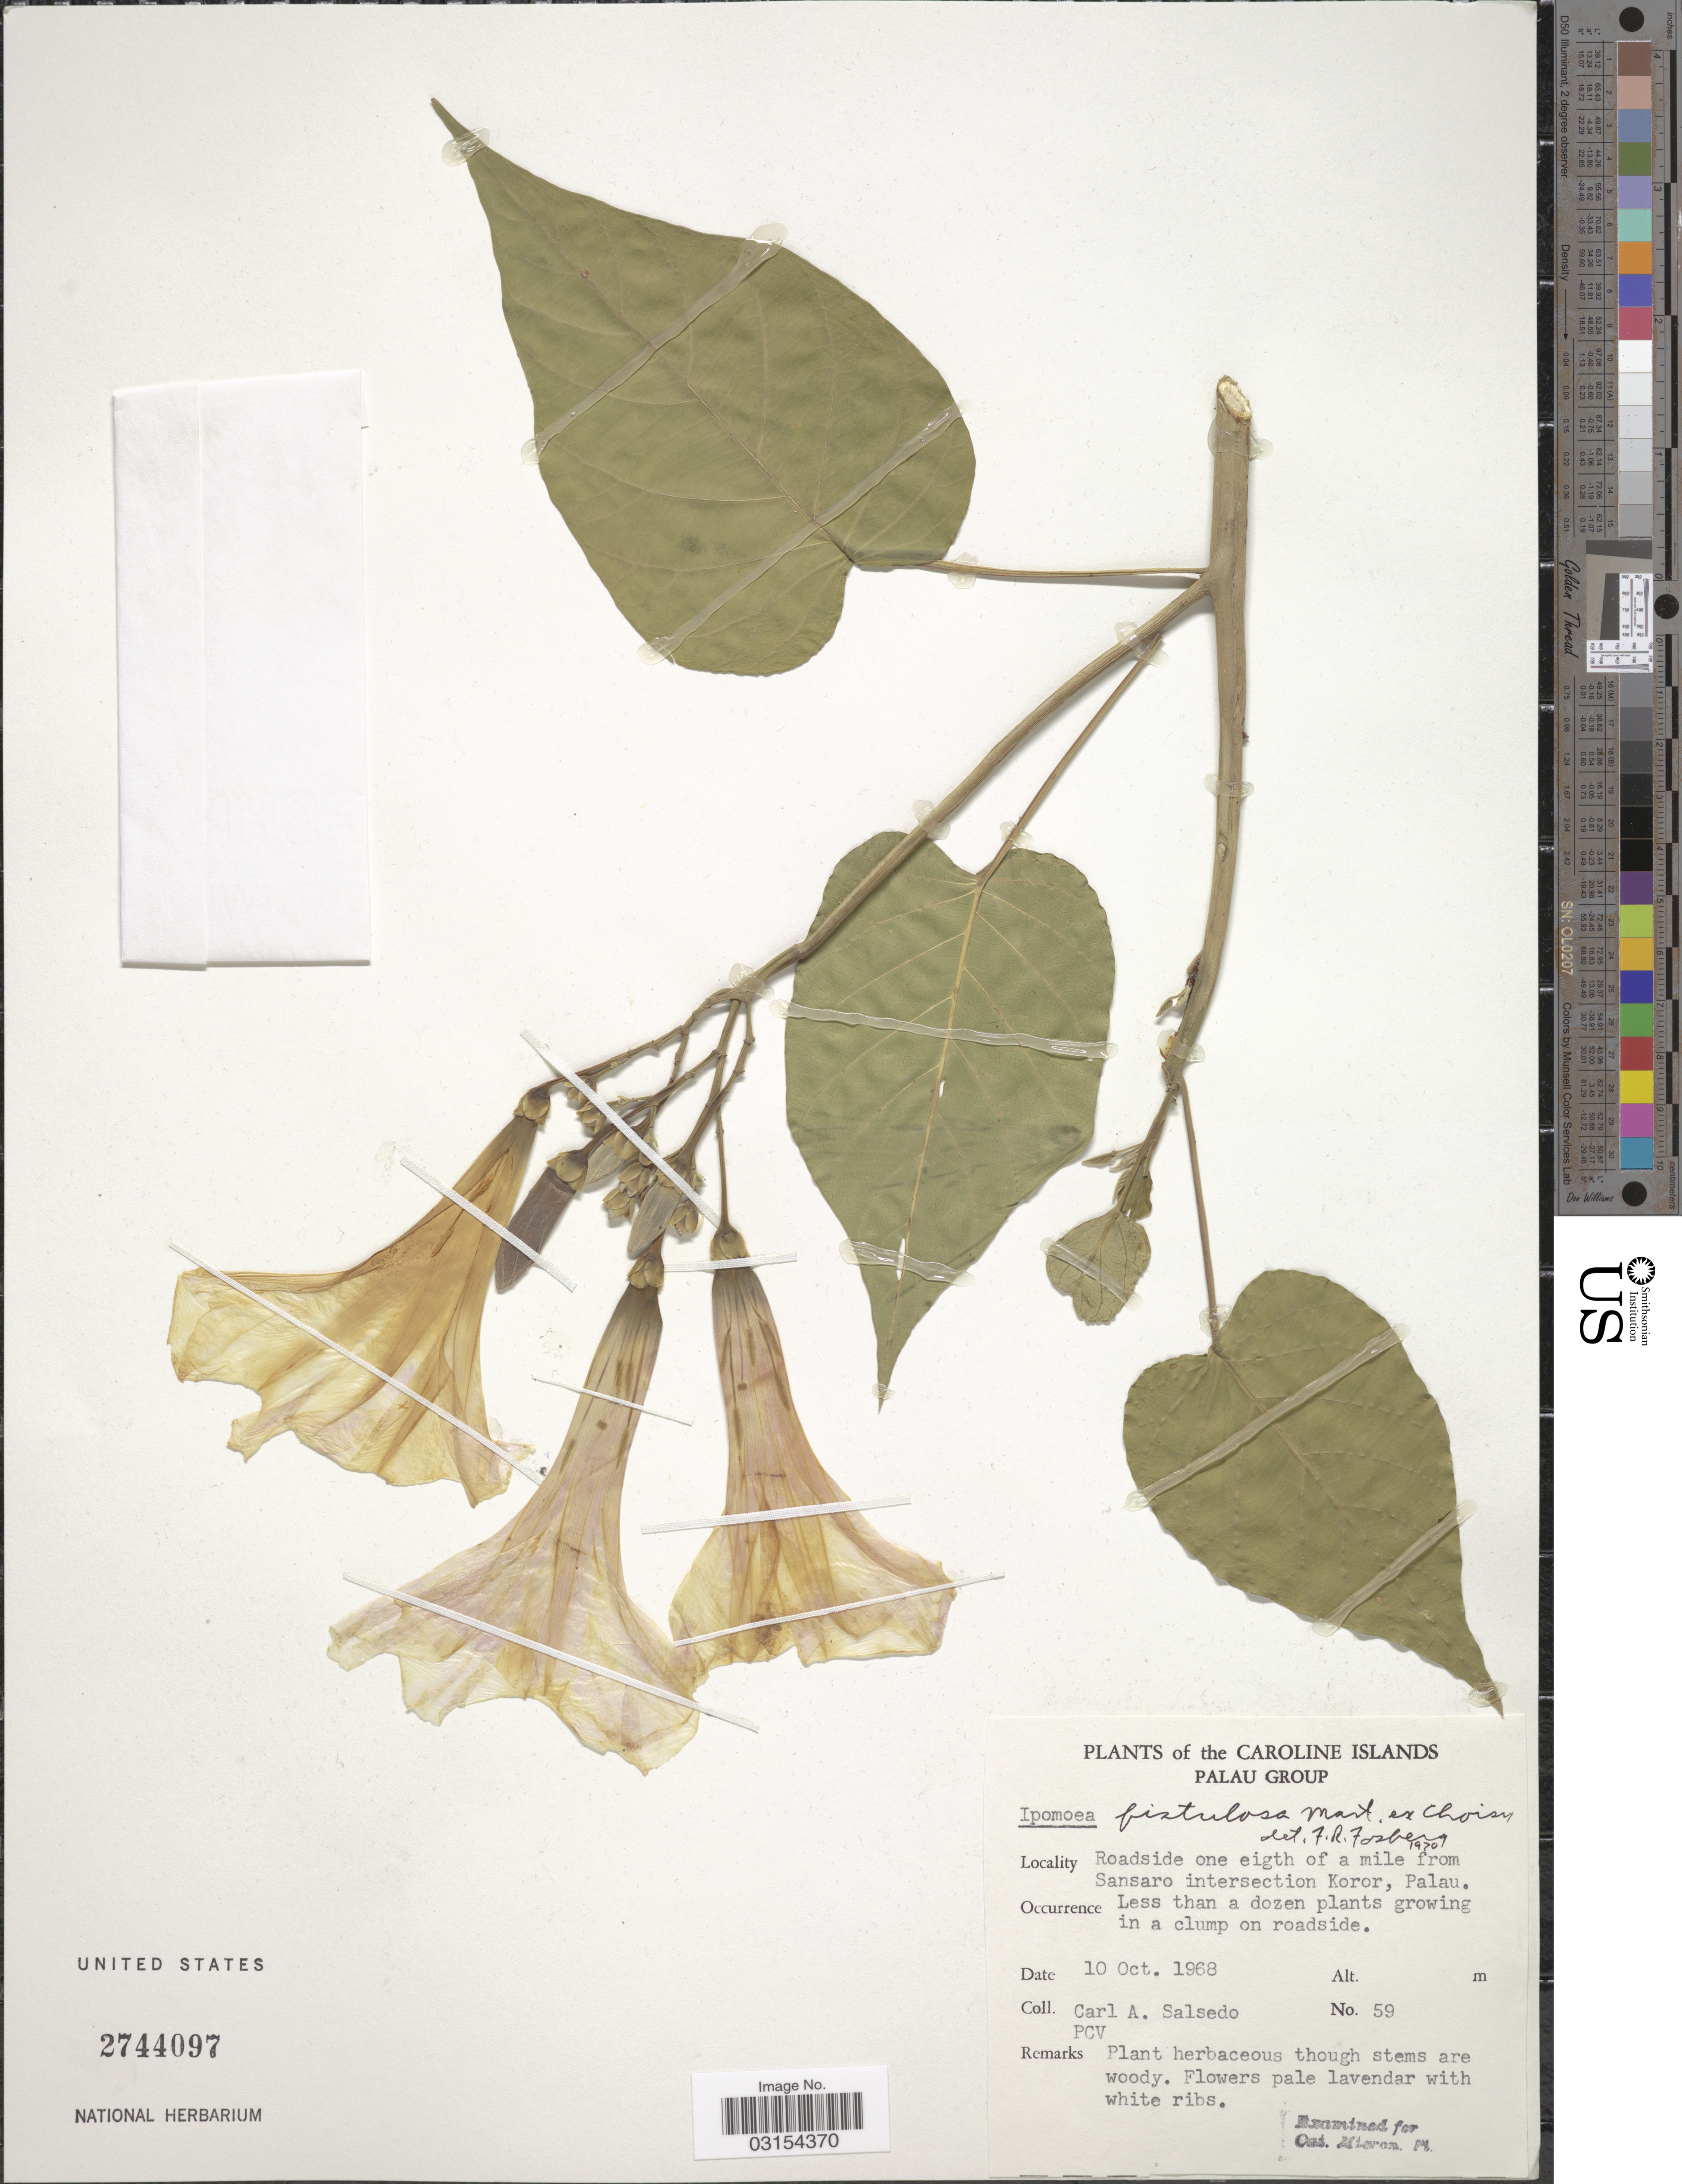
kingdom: Plantae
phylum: Tracheophyta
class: Magnoliopsida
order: Solanales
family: Convolvulaceae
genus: Ipomoea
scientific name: Ipomoea carnea subsp. fistulosa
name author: (Mart. ex Choisy) D.F. Austin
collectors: C.A. Salsedo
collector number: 59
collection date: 1968-10-10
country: Palau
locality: The Caroline Islands. Palau Group. Roadside on eight of a mile from Sansaro intersection Koror, Palau.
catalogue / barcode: US 2744097